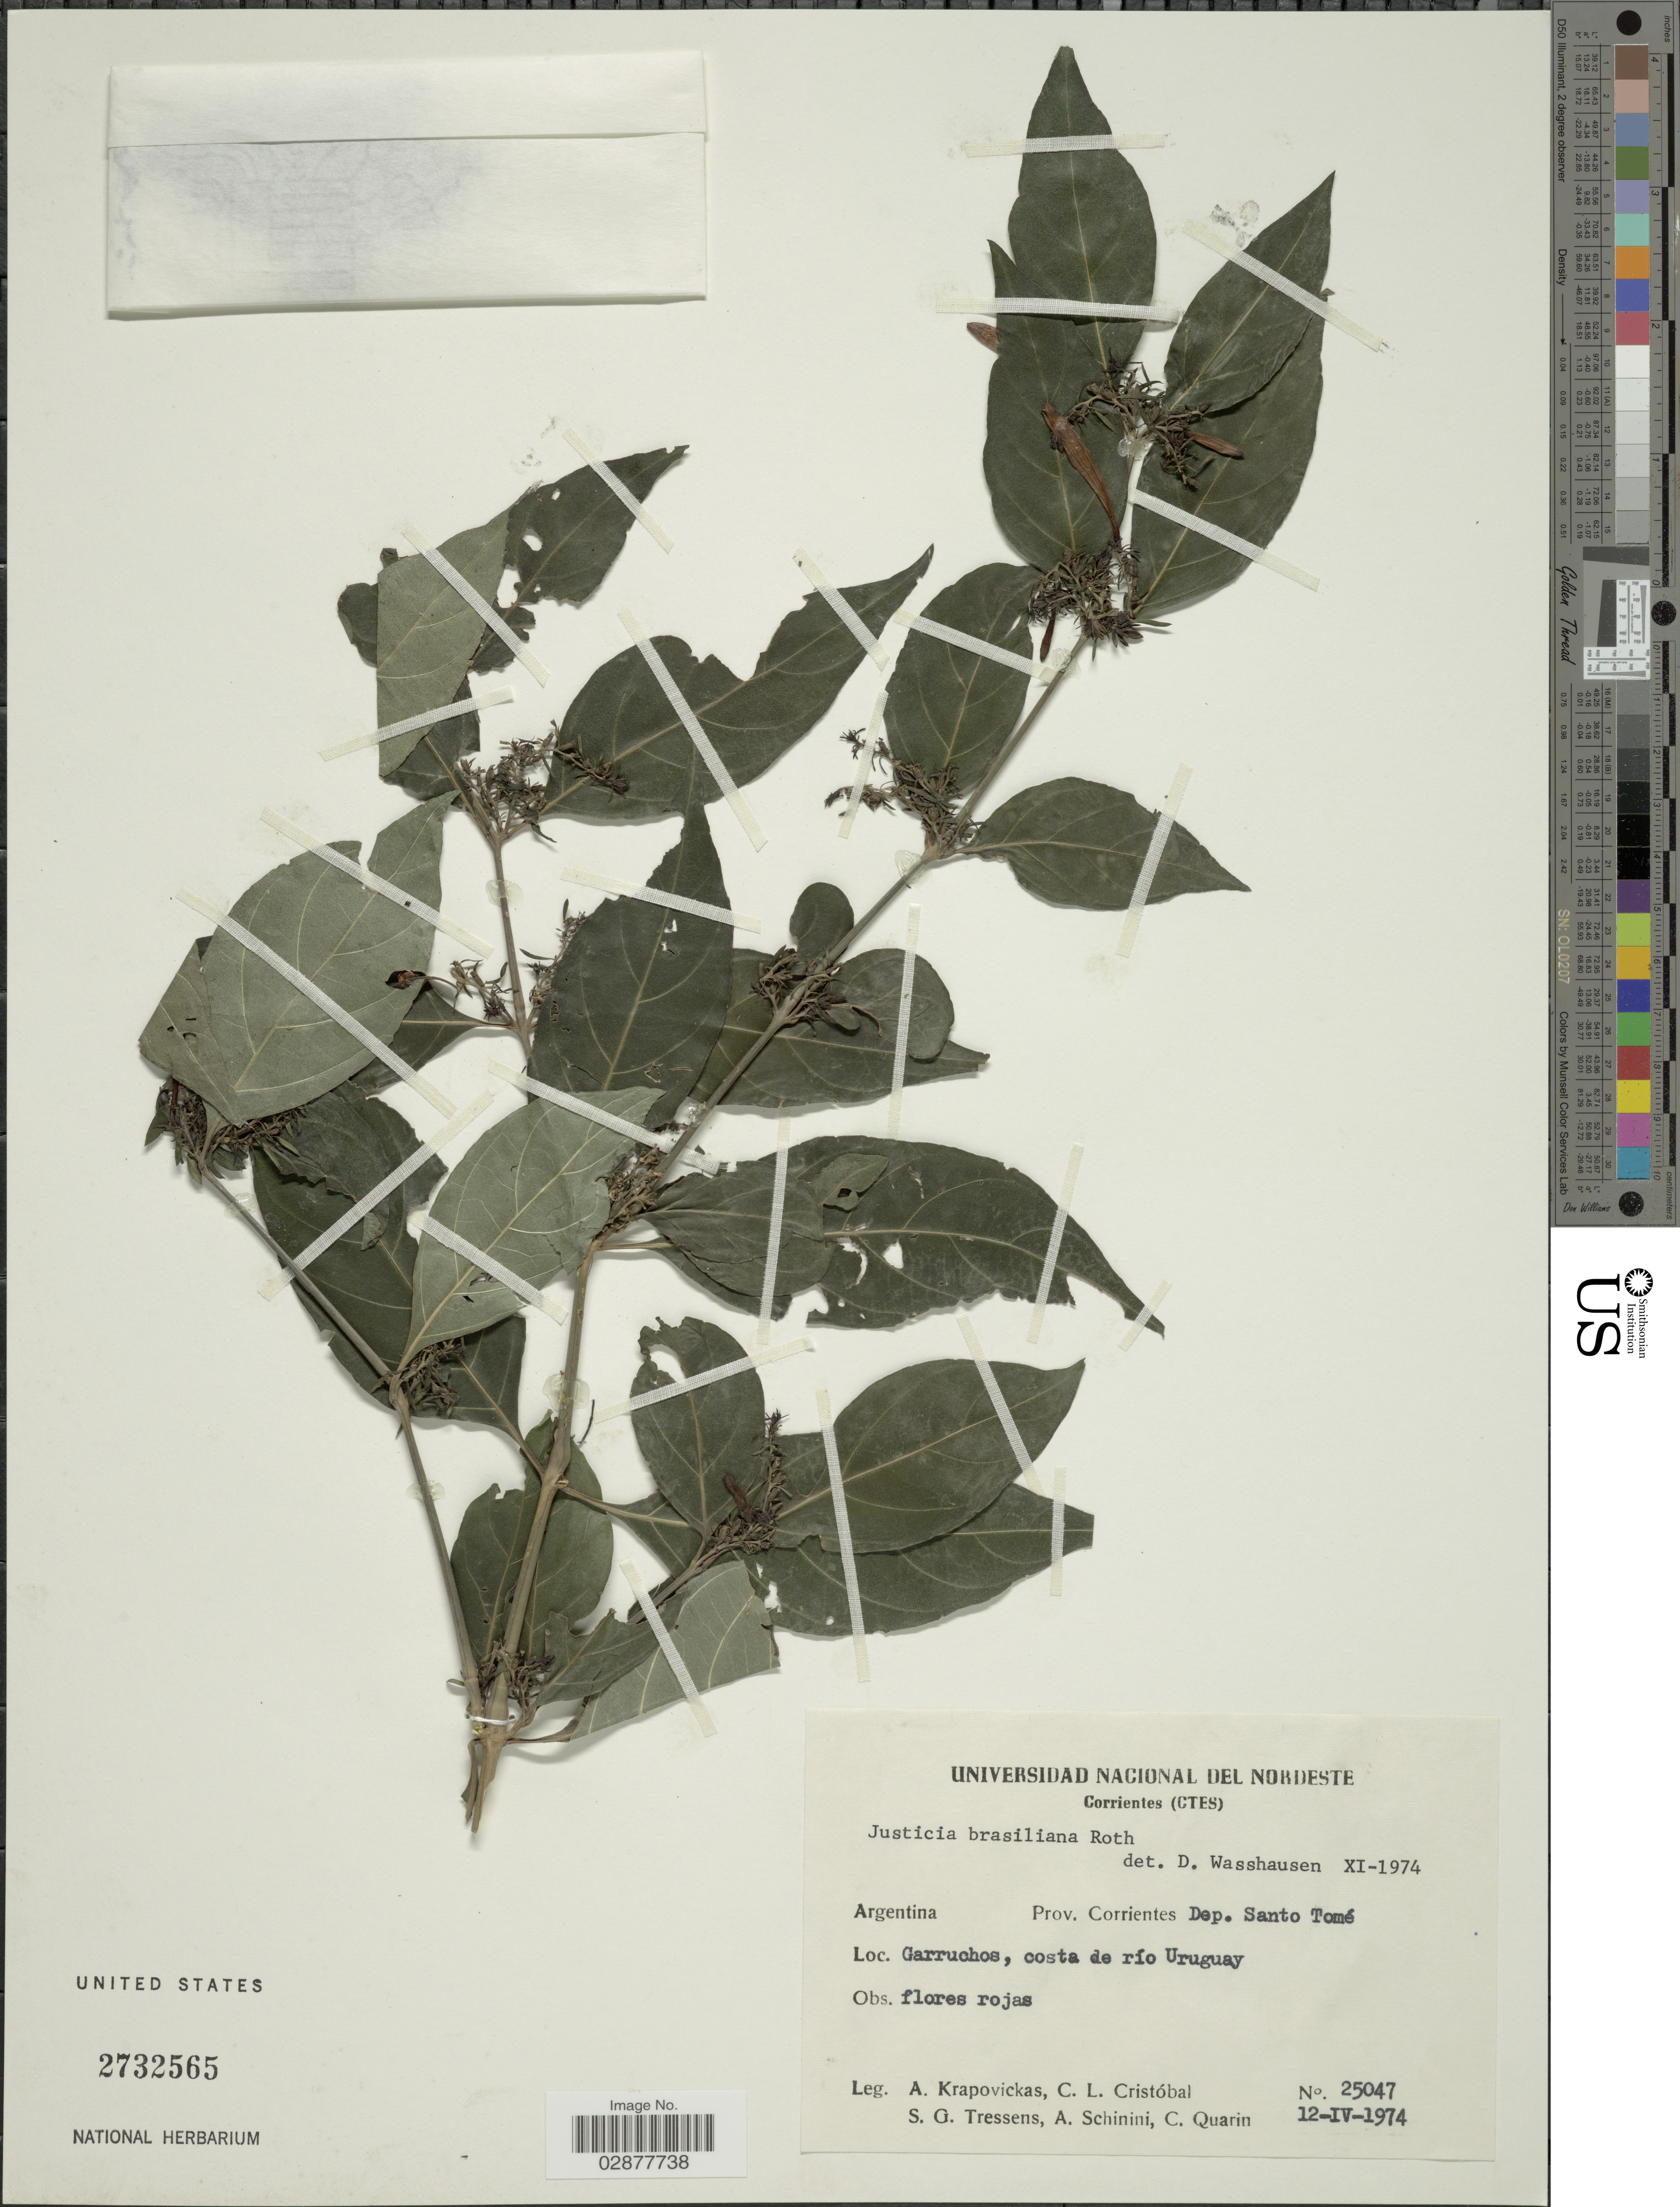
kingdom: Plantae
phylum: Tracheophyta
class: Magnoliopsida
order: Lamiales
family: Acanthaceae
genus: Justicia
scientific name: Justicia brasiliana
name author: Roth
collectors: A. Krapovickas, C. L. Cristóbal, S. Tressens, A. Schinini & C. Quarin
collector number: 25047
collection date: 1974-04-12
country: Argentina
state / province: Corrientes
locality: Prov. Corrientes, Dep. Santo Tomé. Garruchos, costa de río Uruguay.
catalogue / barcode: US 2732565